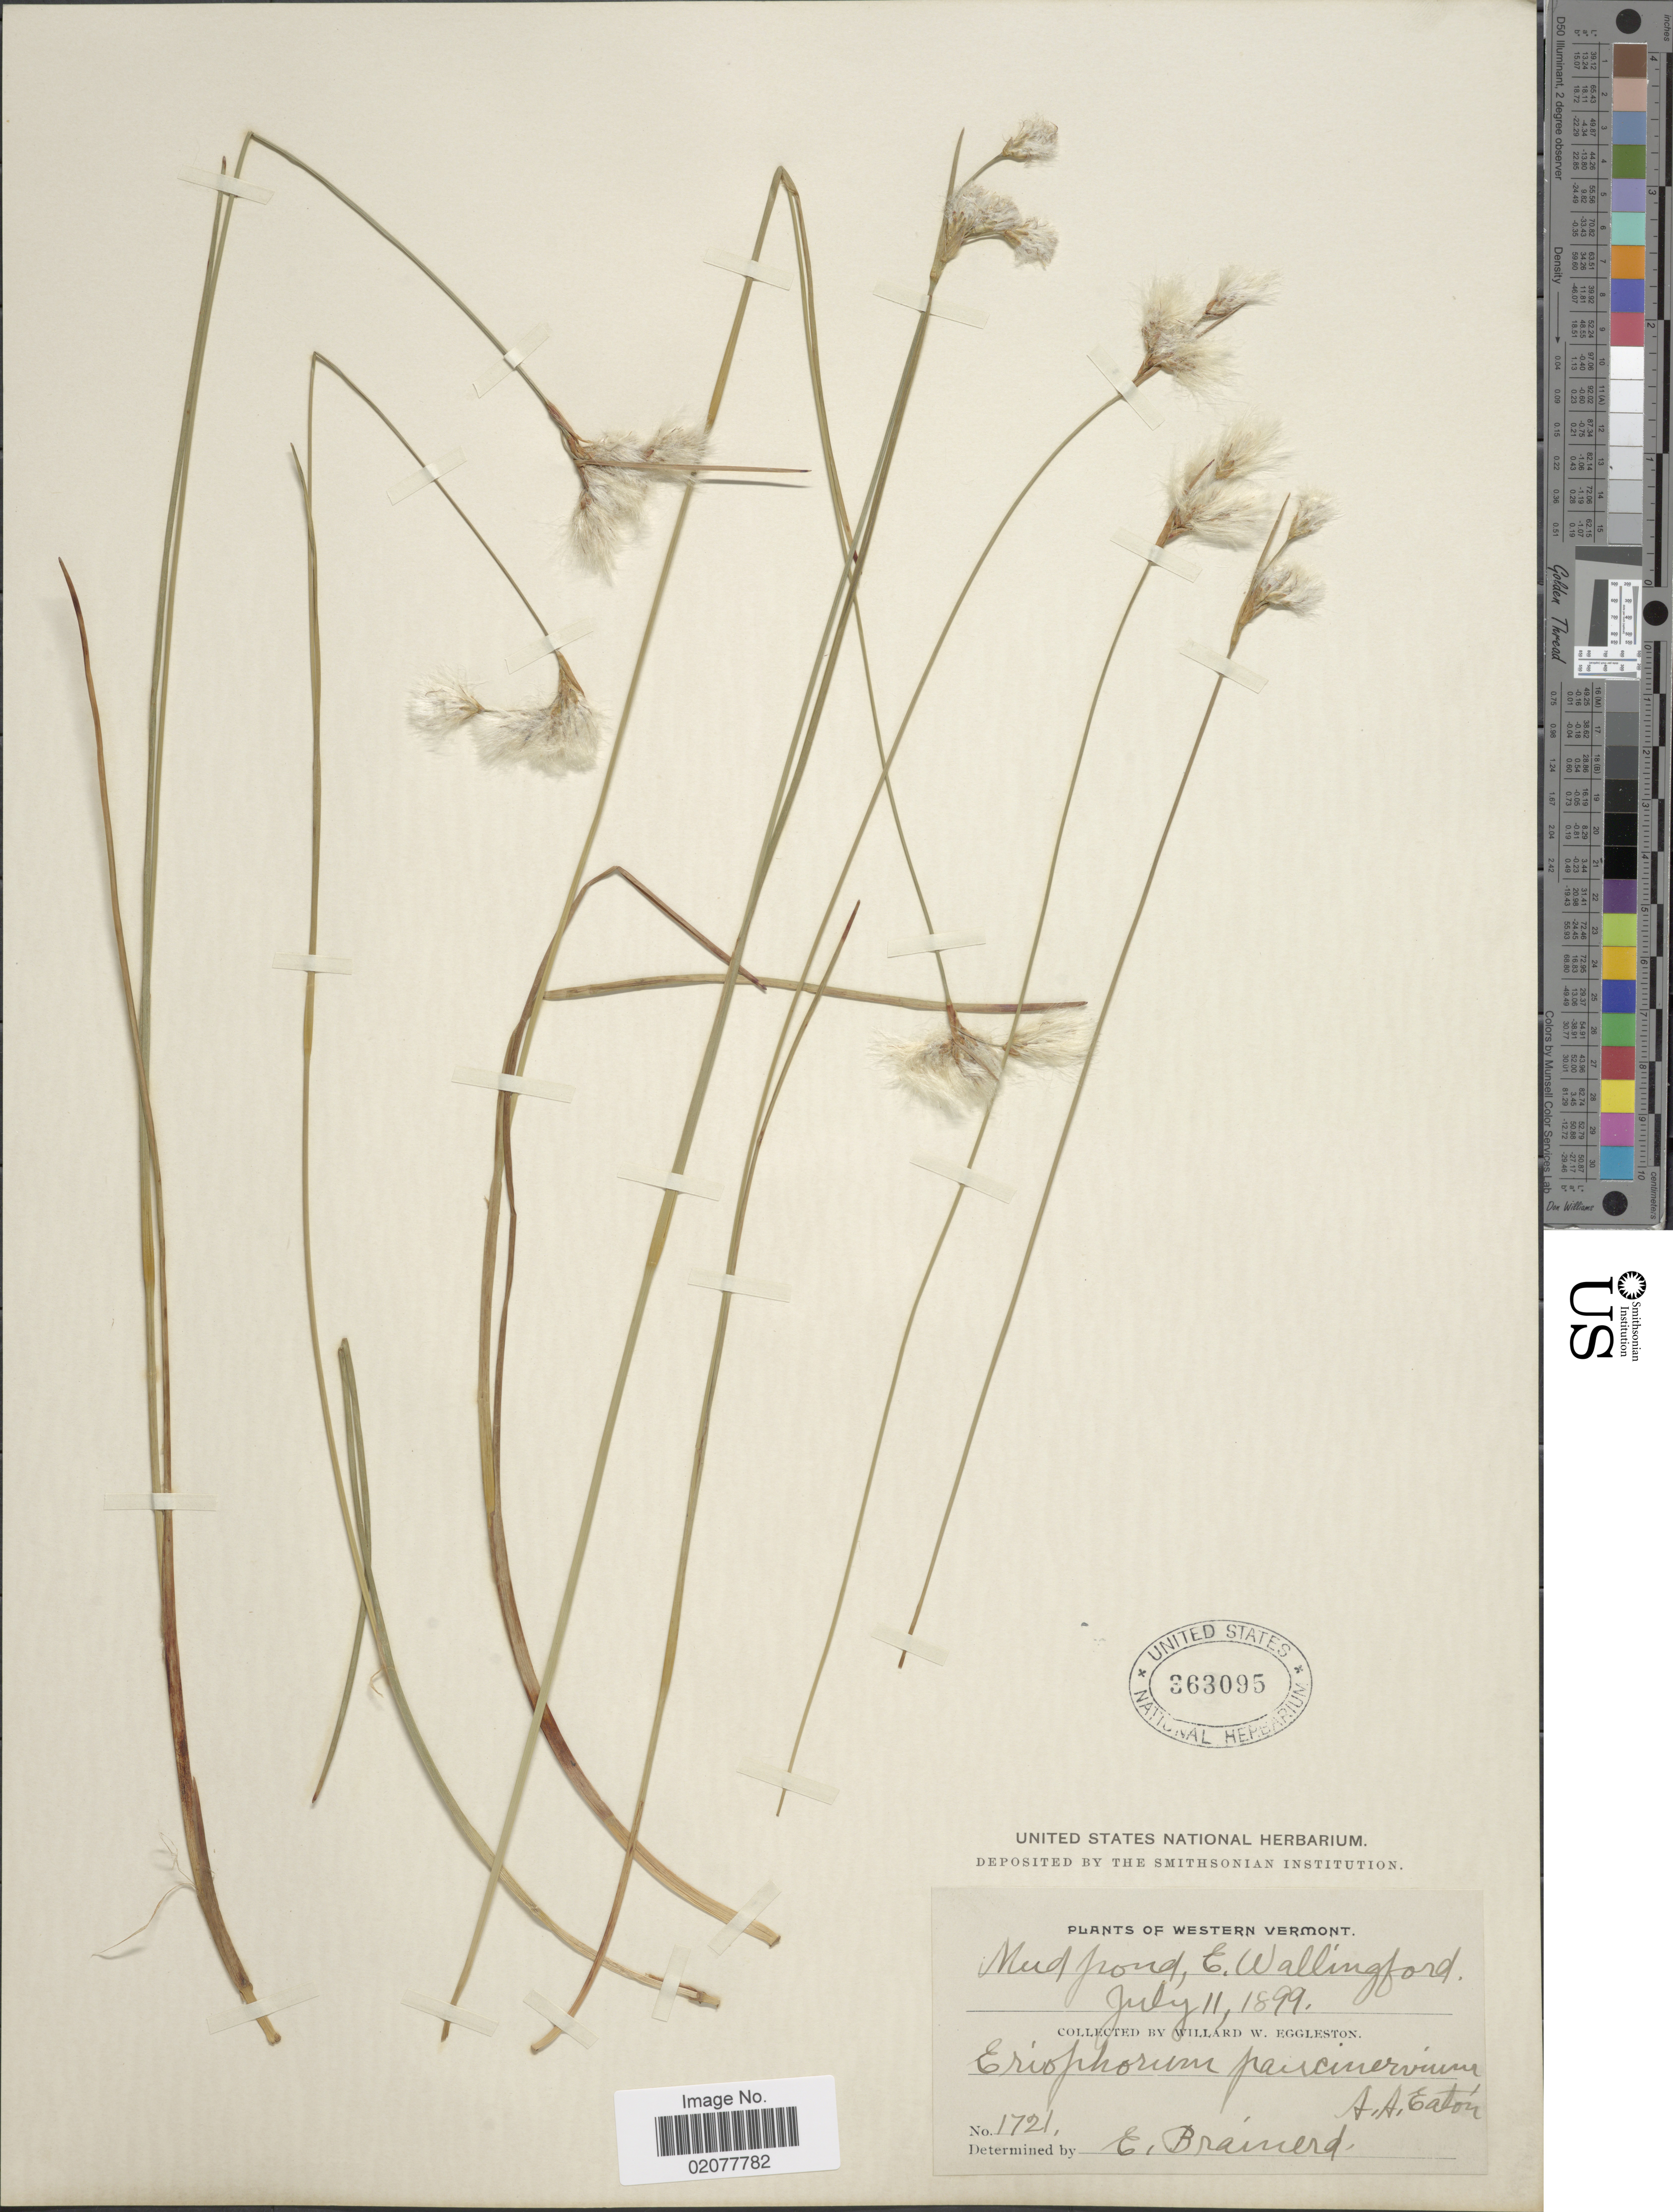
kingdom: Plantae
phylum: Tracheophyta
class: Liliopsida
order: Poales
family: Cyperaceae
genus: Eriophorum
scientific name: Eriophorum tenellum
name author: Nutt.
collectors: W. W. Eggleston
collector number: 1721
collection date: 1899-07-11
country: United States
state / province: Vermont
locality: Western Vermont. Mud pond, E. Wallingford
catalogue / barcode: US 363095